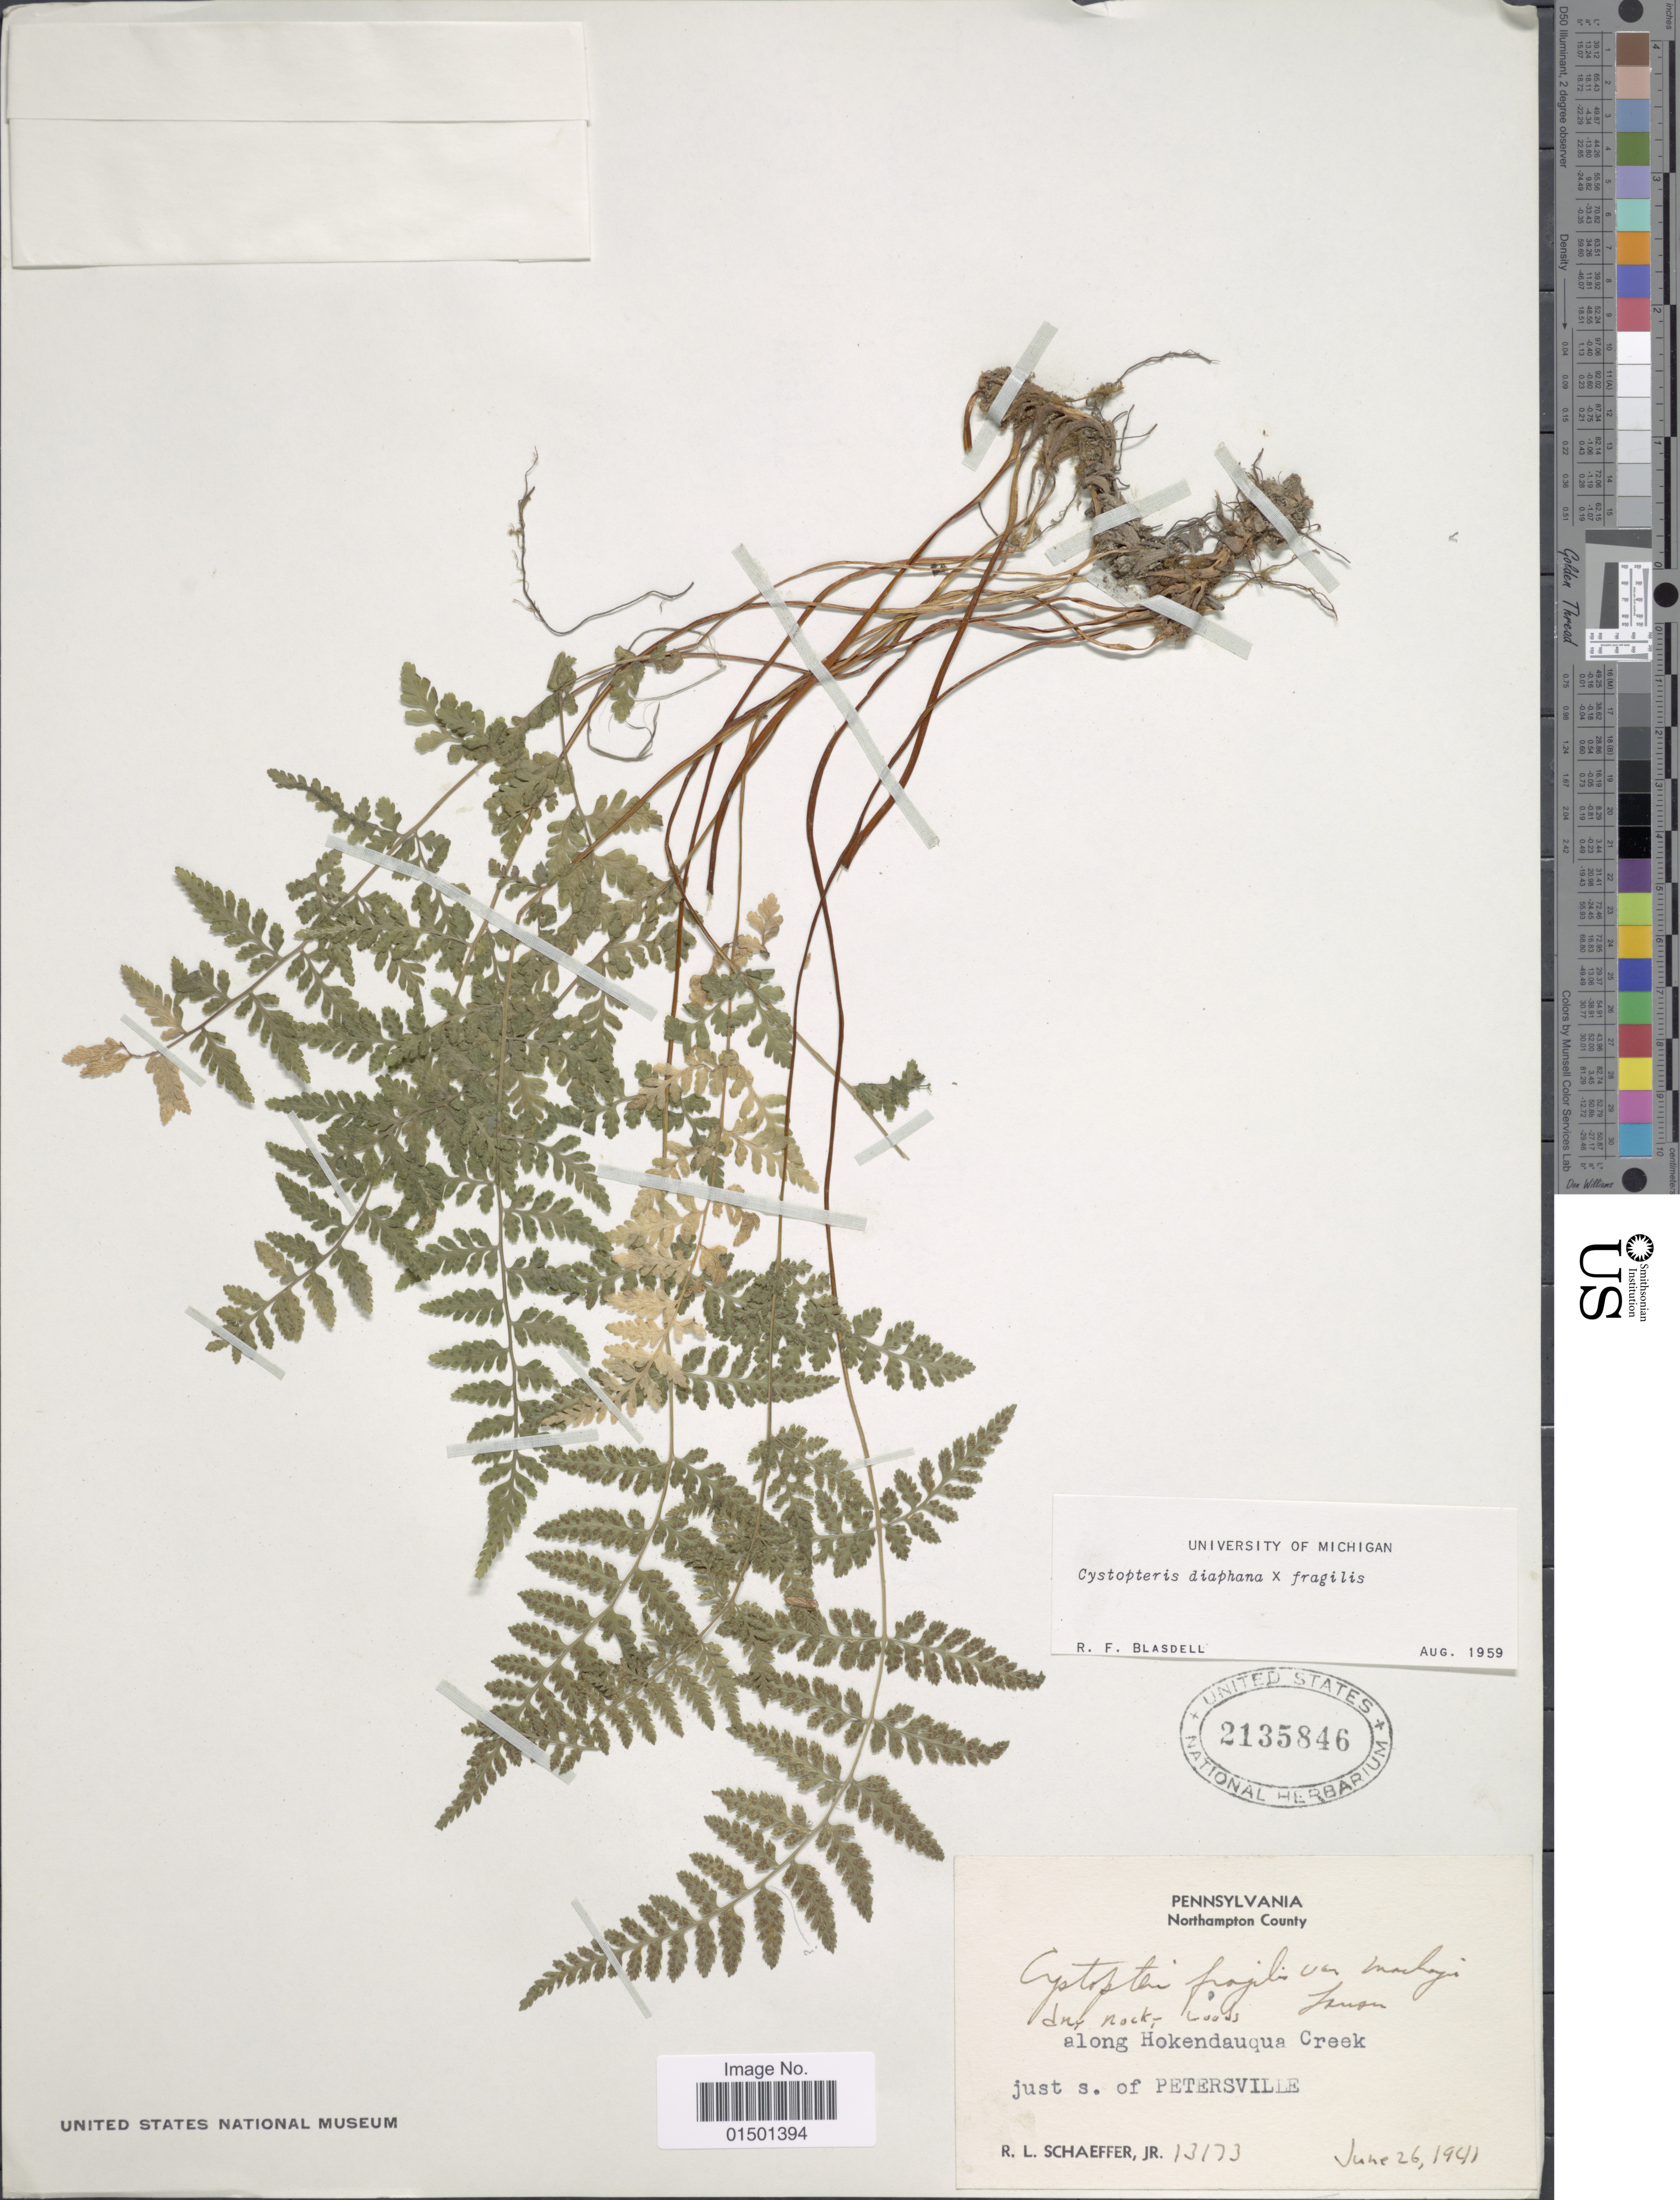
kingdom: Plantae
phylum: Tracheophyta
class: Polypodiopsida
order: Polypodiales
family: Cystopteridaceae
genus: Cystopteris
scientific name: Cystopteris diaphana x C. fragilis (L.) Bernh.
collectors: R. L. Schaeffer Jr.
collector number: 13173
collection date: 1941-06-26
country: United States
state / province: Pennsylvania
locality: Northampton County, along Hokendauqua Creek, just s. of Petersville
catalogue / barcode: US 2135846